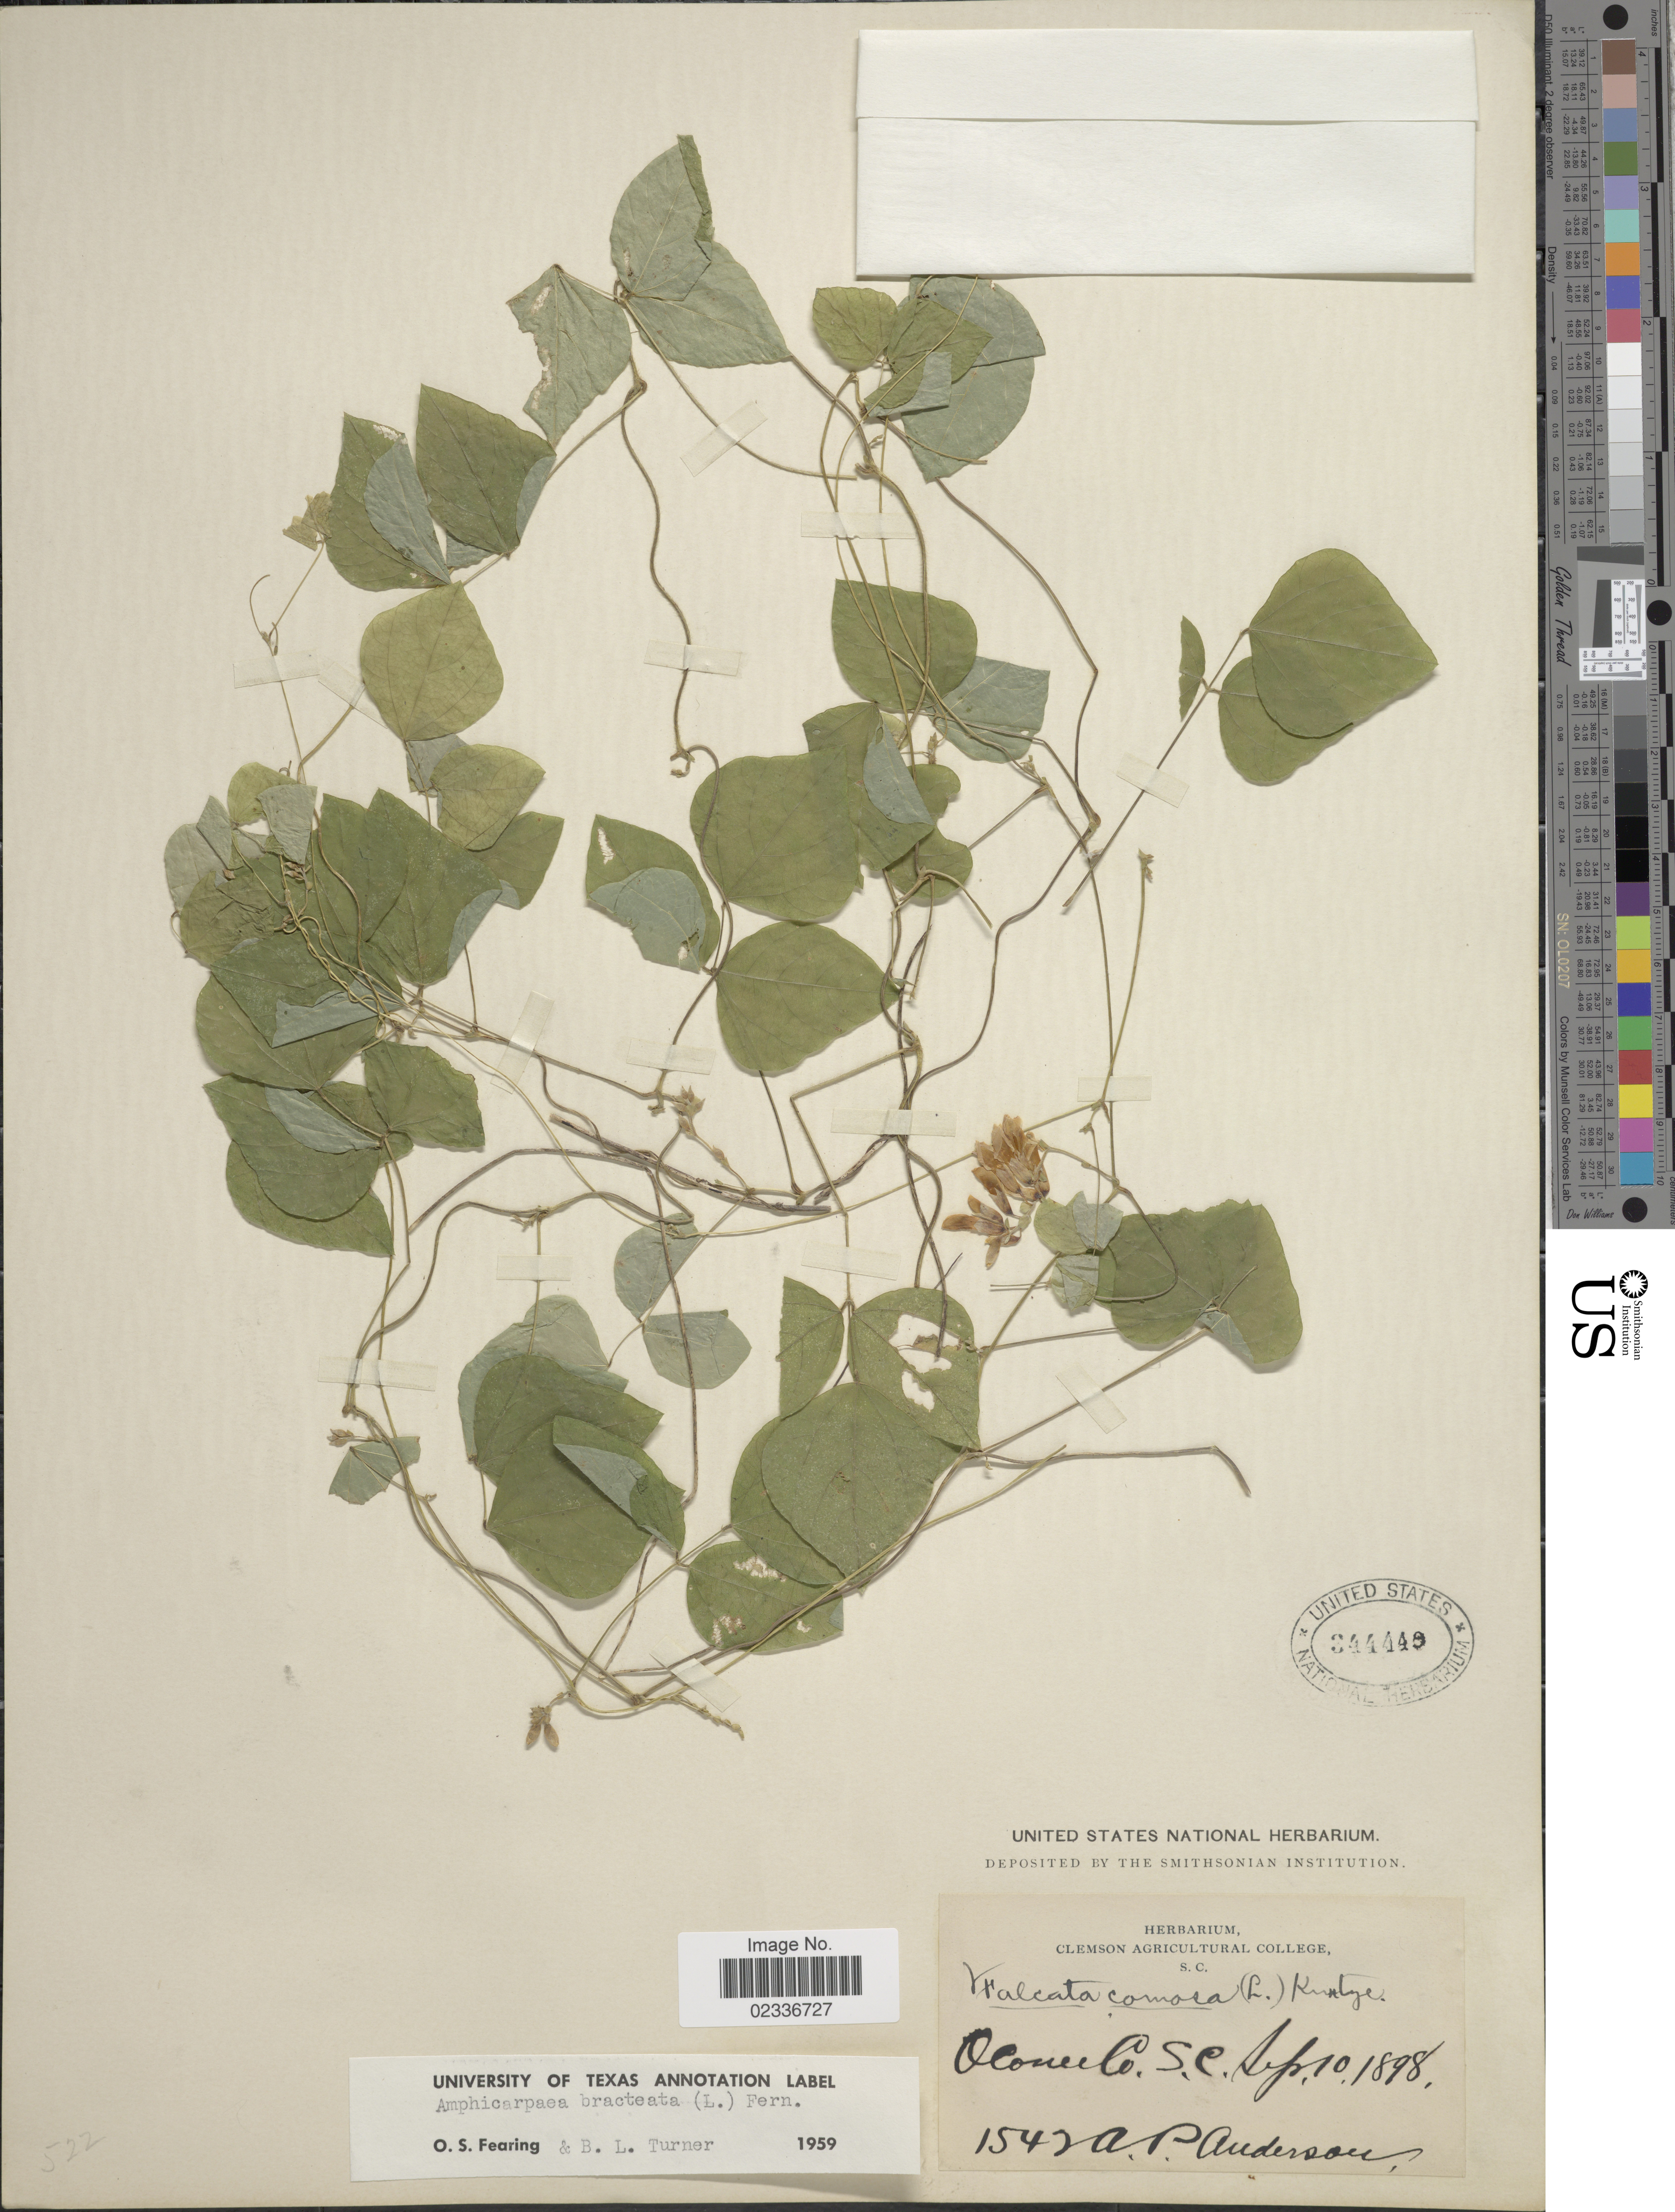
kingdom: Plantae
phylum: Tracheophyta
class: Magnoliopsida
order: Fabales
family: Fabaceae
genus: Amphicarpaea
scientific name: Amphicarpaea bracteata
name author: (L.) Fernald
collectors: A. P. Anderson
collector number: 1542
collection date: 1898-09-10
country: United States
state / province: South Carolina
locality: Oconee Co.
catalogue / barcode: US 344449